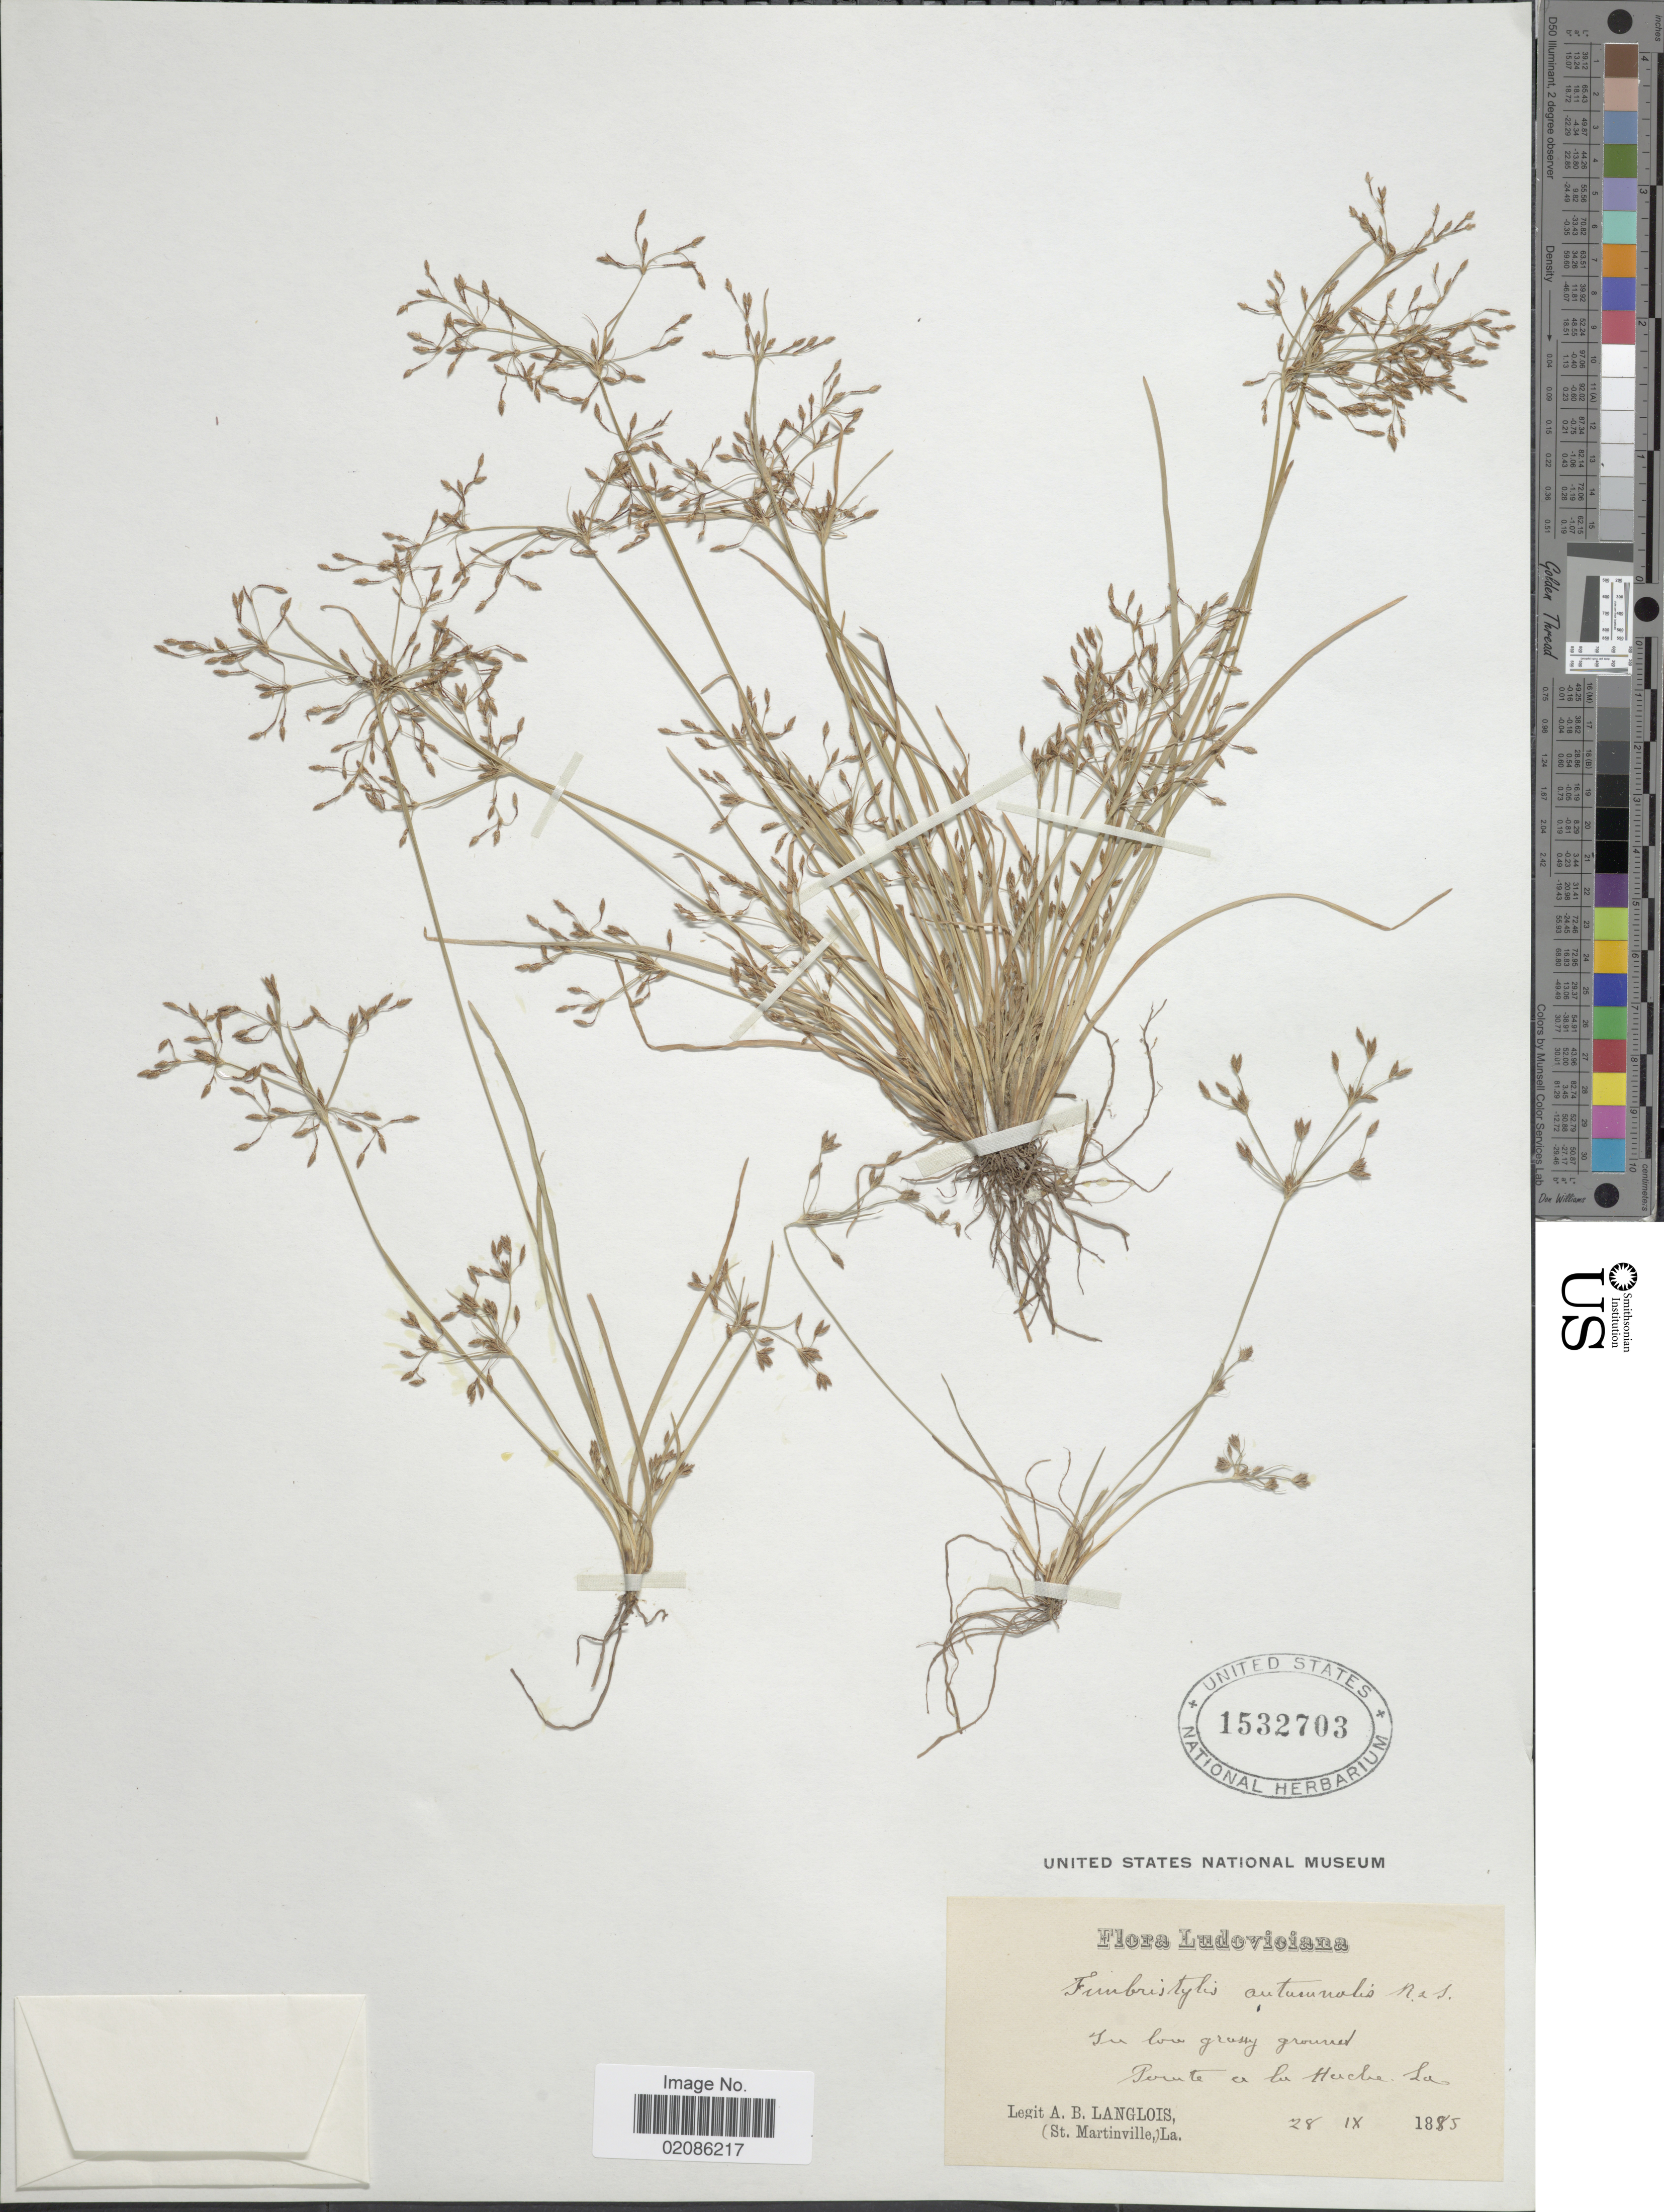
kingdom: Plantae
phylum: Tracheophyta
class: Liliopsida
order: Poales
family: Cyperaceae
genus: Fimbristylis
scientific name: Fimbristylis autumnalis (L.) Roem. & Schult.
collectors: A. Langlois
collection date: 1885-09-28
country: United States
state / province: Louisiana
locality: In low grassy ground, Pointe a la hache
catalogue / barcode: US 1532703